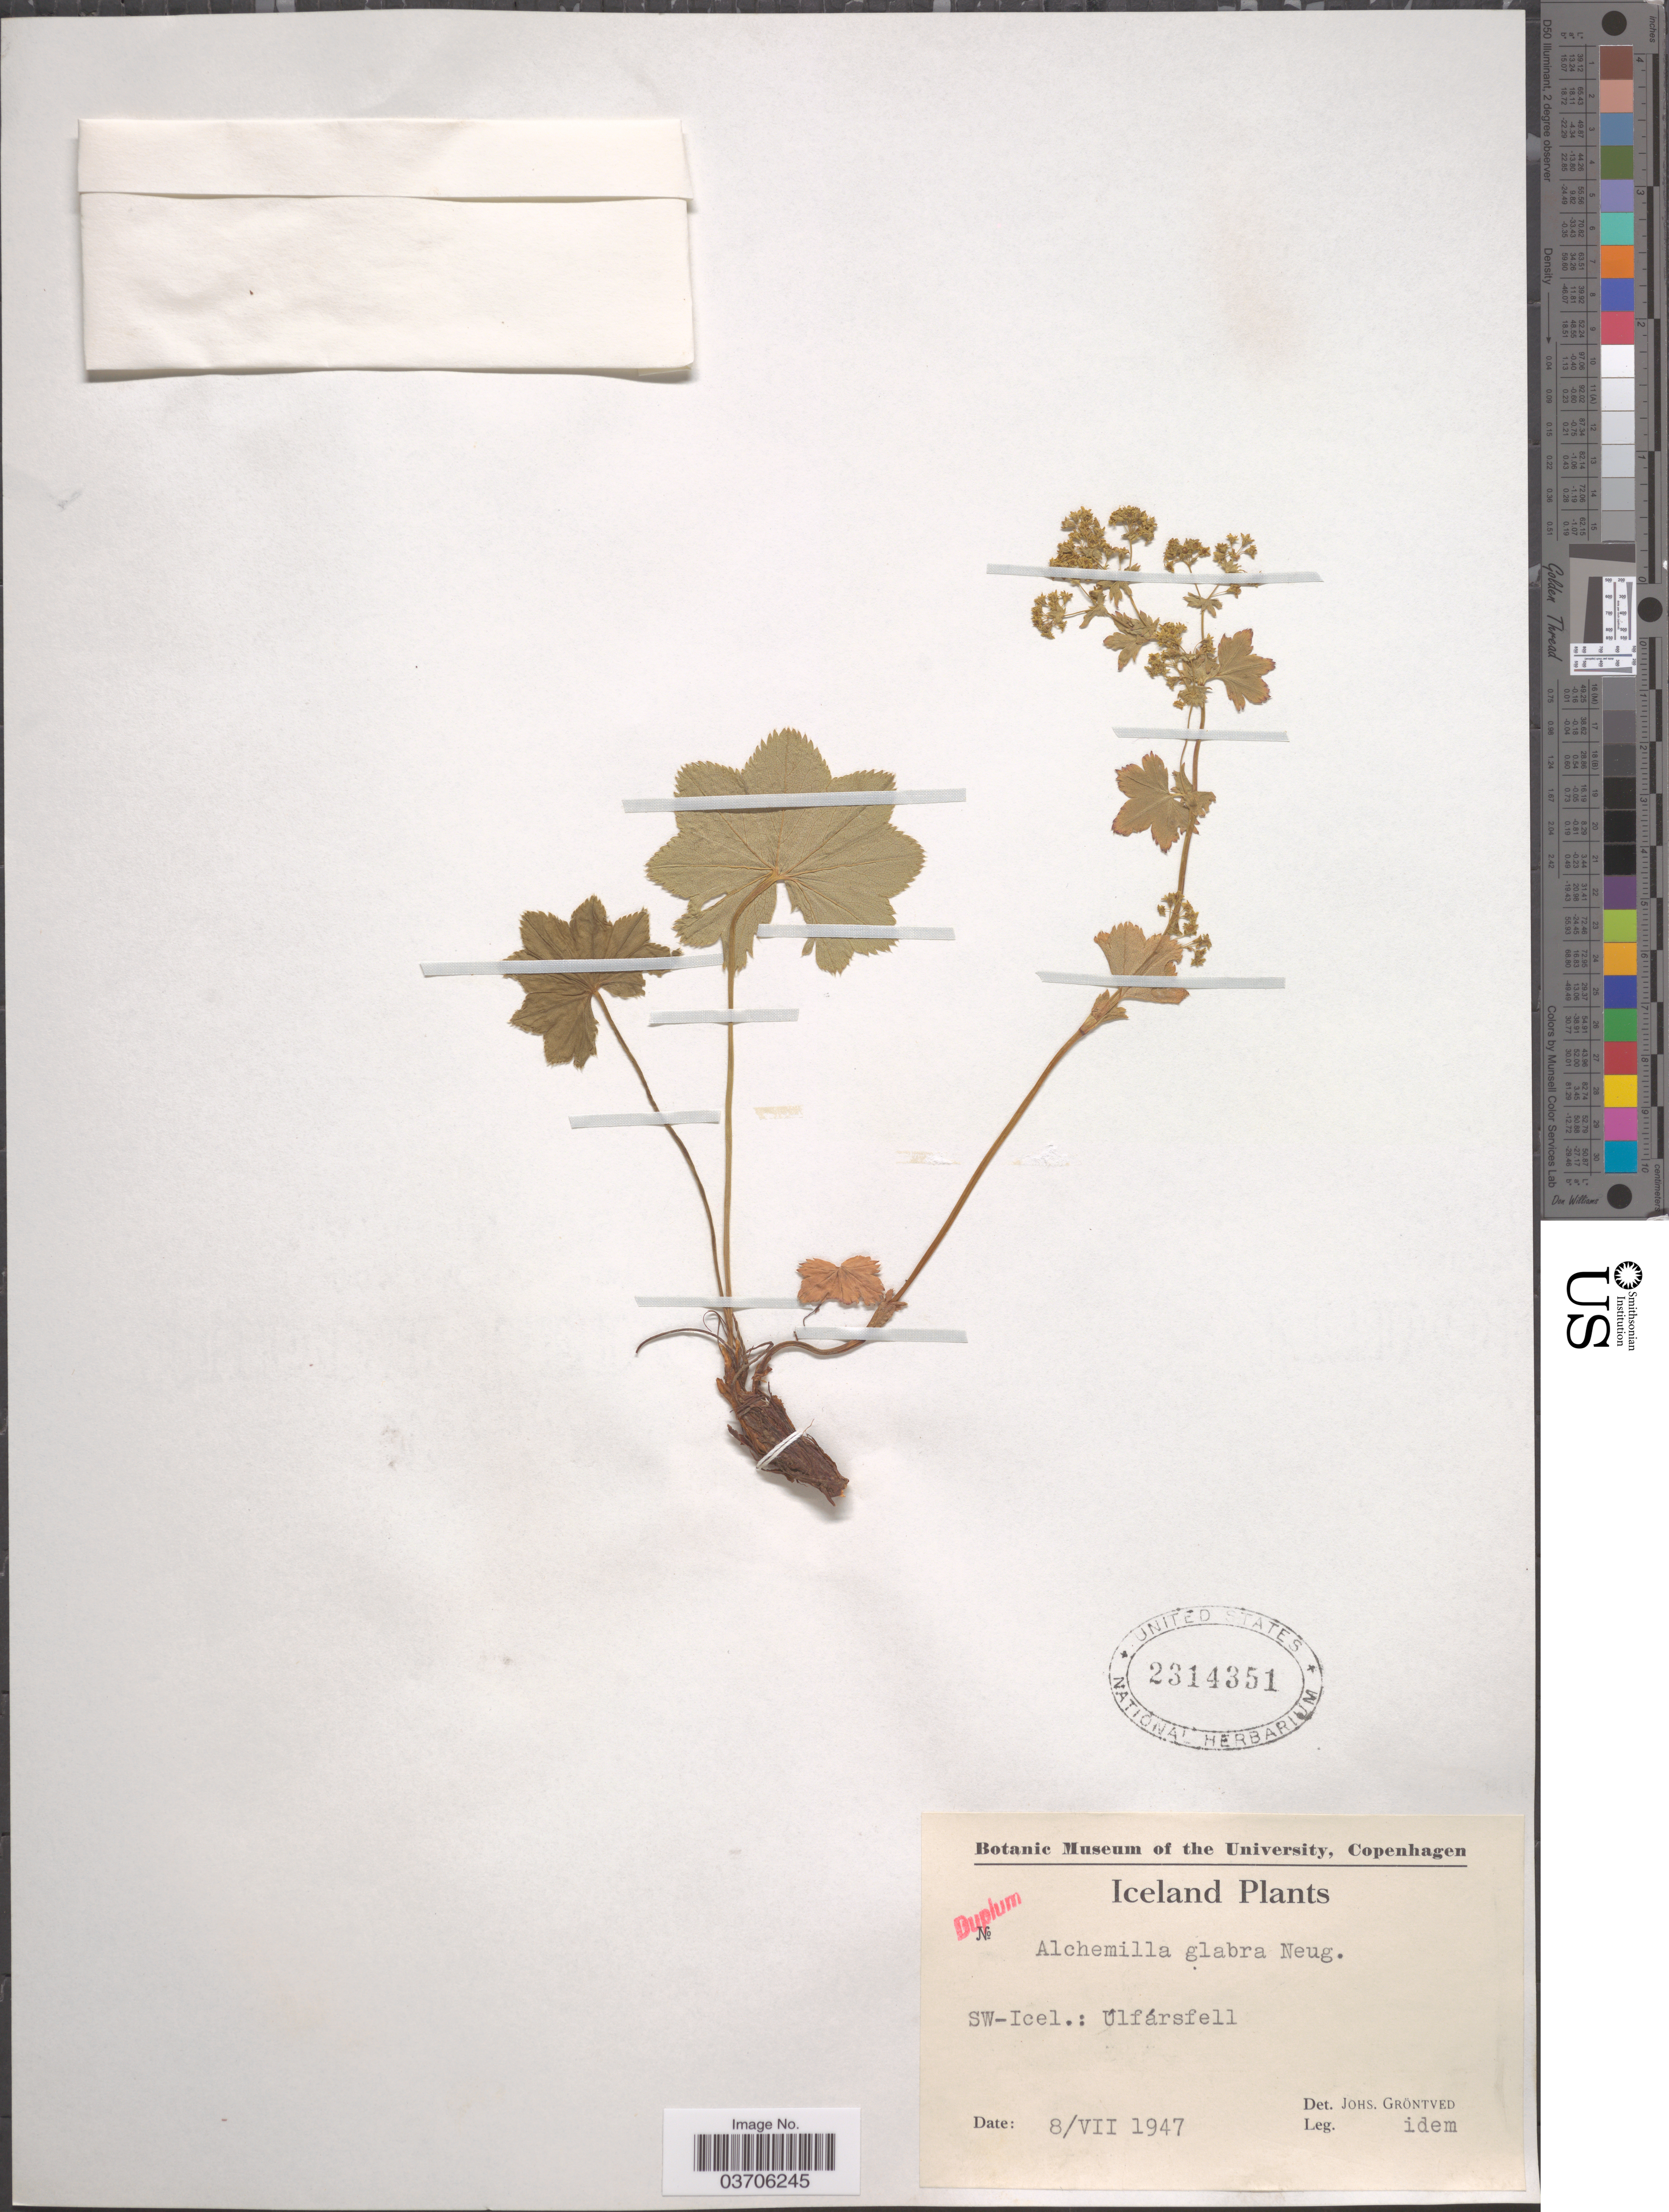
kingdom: Plantae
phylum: Tracheophyta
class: Magnoliopsida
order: Rosales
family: Rosaceae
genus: Alchemilla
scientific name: Alchemilla glabra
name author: Neygenf.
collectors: J. Gröntved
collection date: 1947-07-08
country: Iceland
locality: SW-Icel.: Úlfársfell.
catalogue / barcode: US 2314351